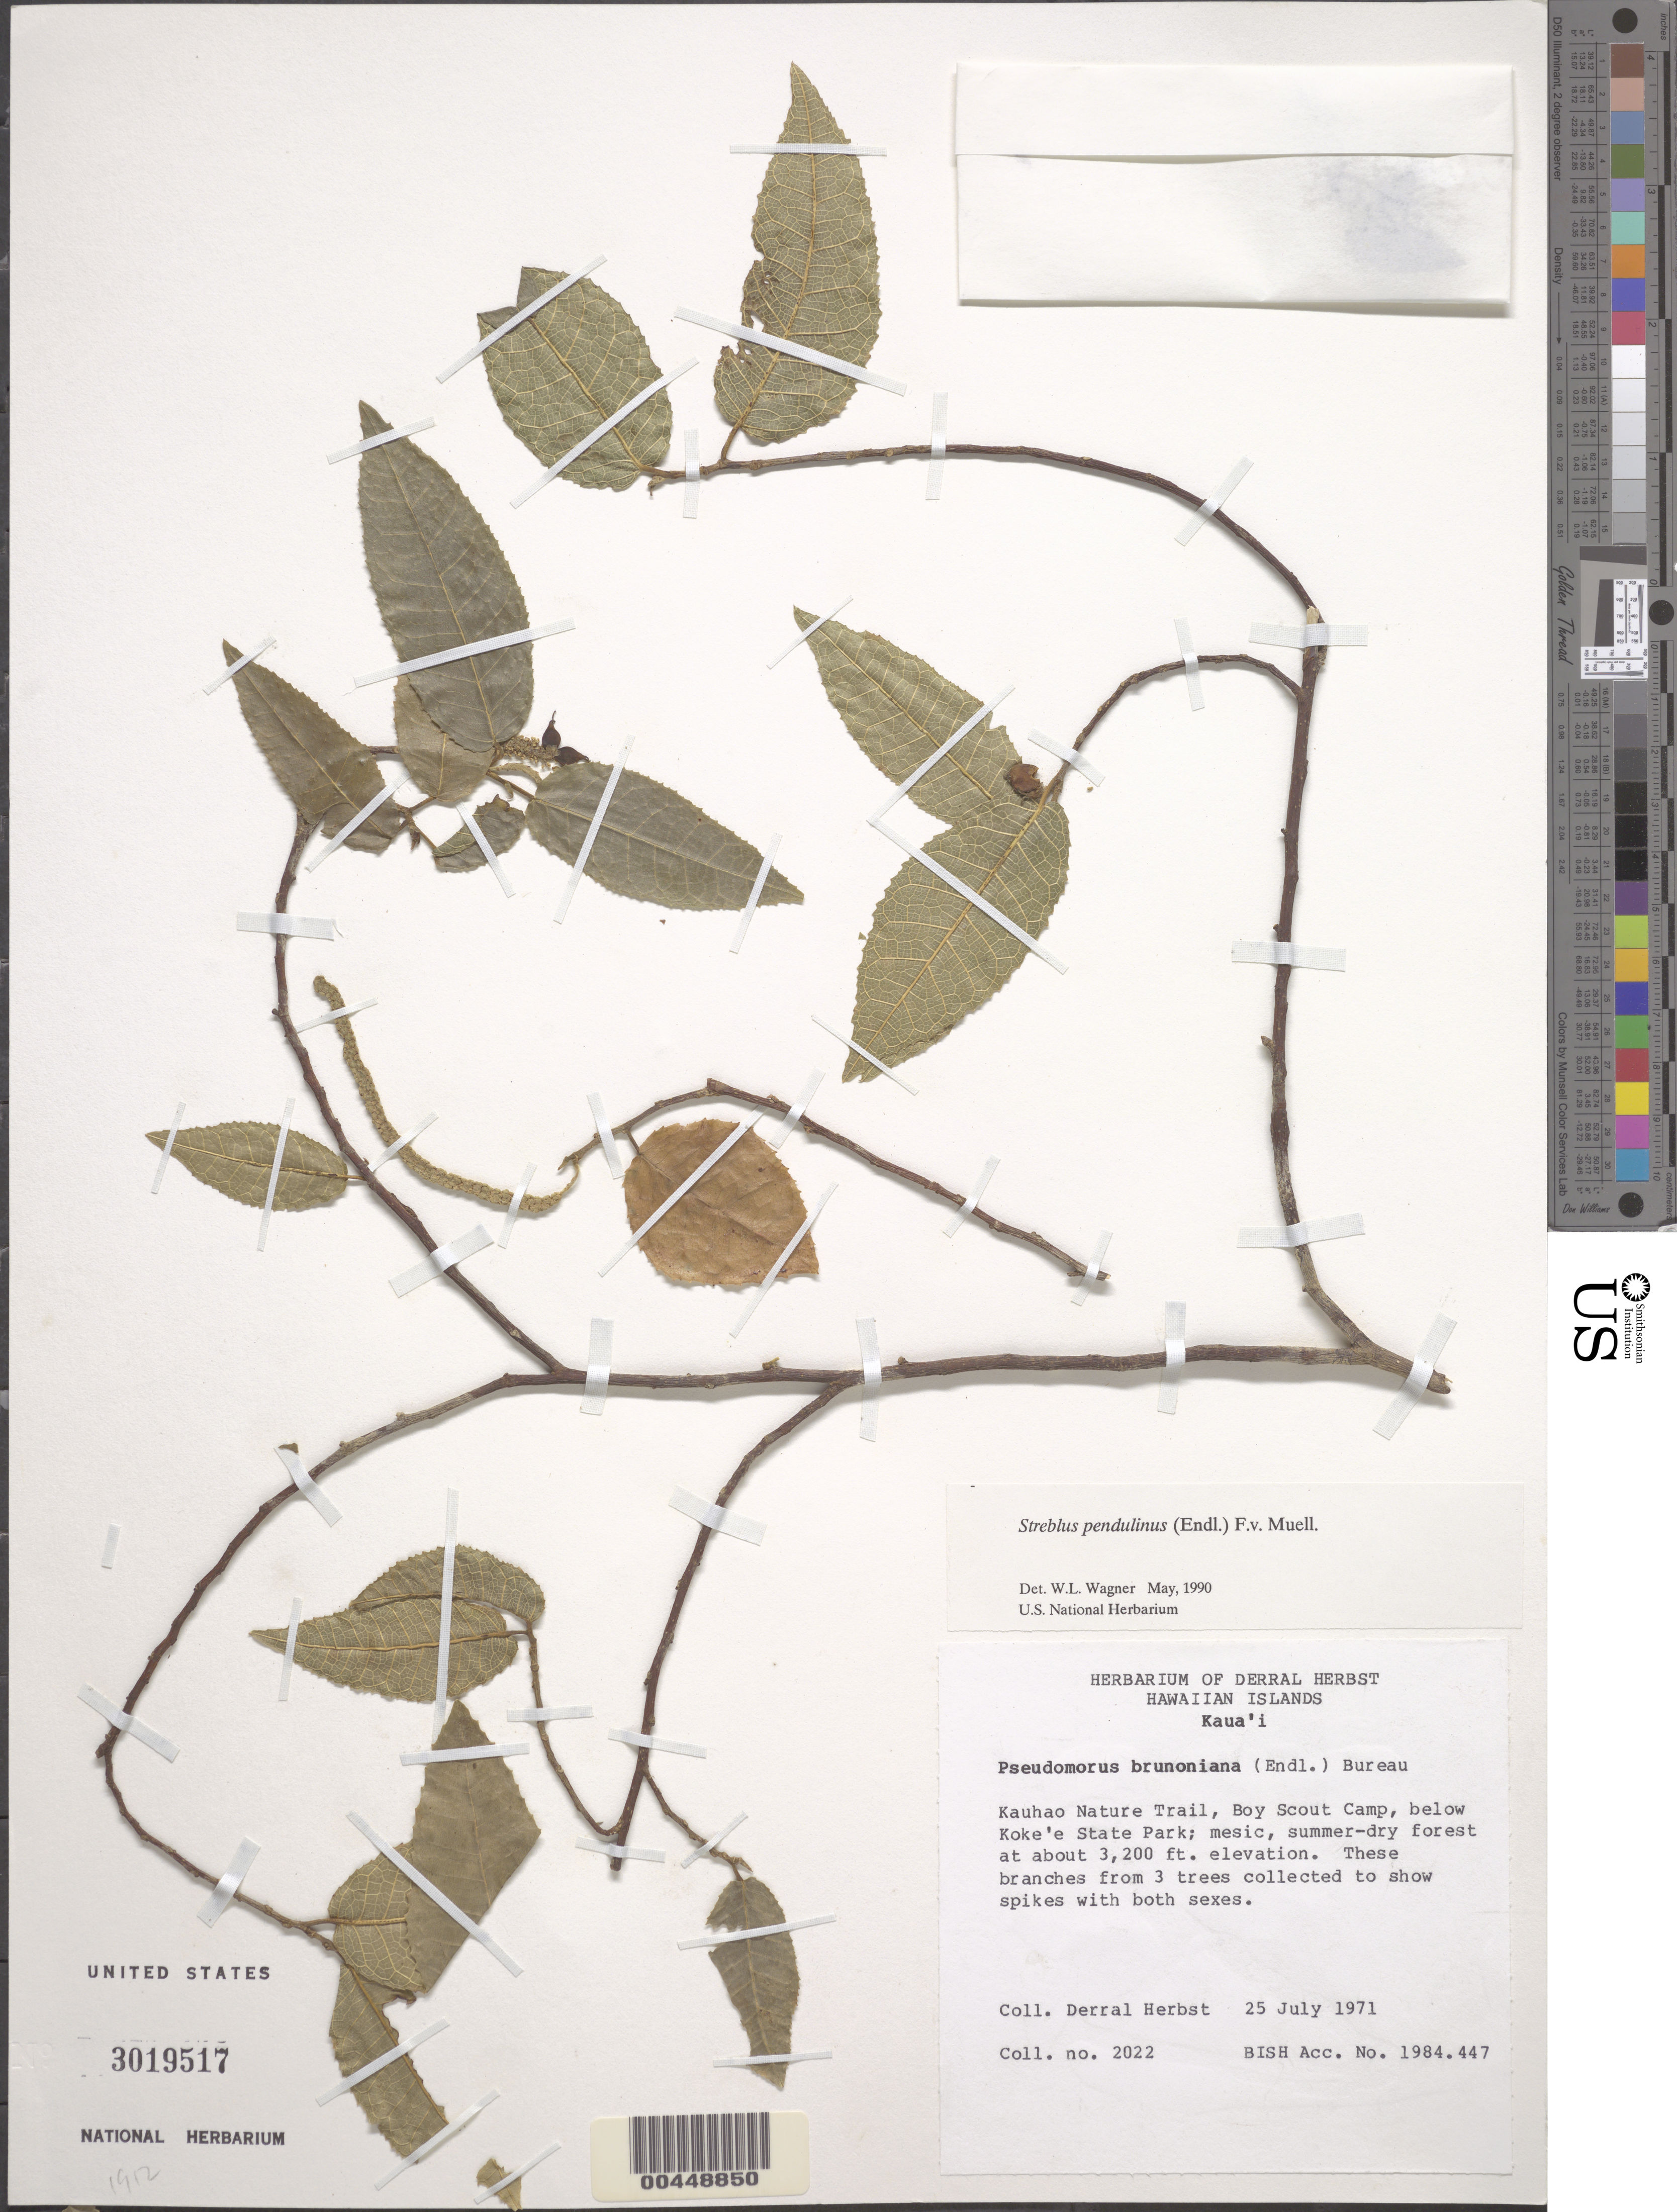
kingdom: Plantae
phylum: Tracheophyta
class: Magnoliopsida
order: Rosales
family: Moraceae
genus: Paratrophis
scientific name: Paratrophis pendulina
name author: (Endl.) E. M. Gardner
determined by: Wagner, W. L., (BOT), Smithsonian Institution - National Museum of Natural History (UNITED STATES)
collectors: D. R. Herbst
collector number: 2022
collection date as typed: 25 Jul 1971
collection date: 1971-07-25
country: United States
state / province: Hawaii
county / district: Kauai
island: Kaua'i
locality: Kauhao Nature Trail, Boy Scout Camp, below Kokee State Park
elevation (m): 975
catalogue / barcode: US 3019517